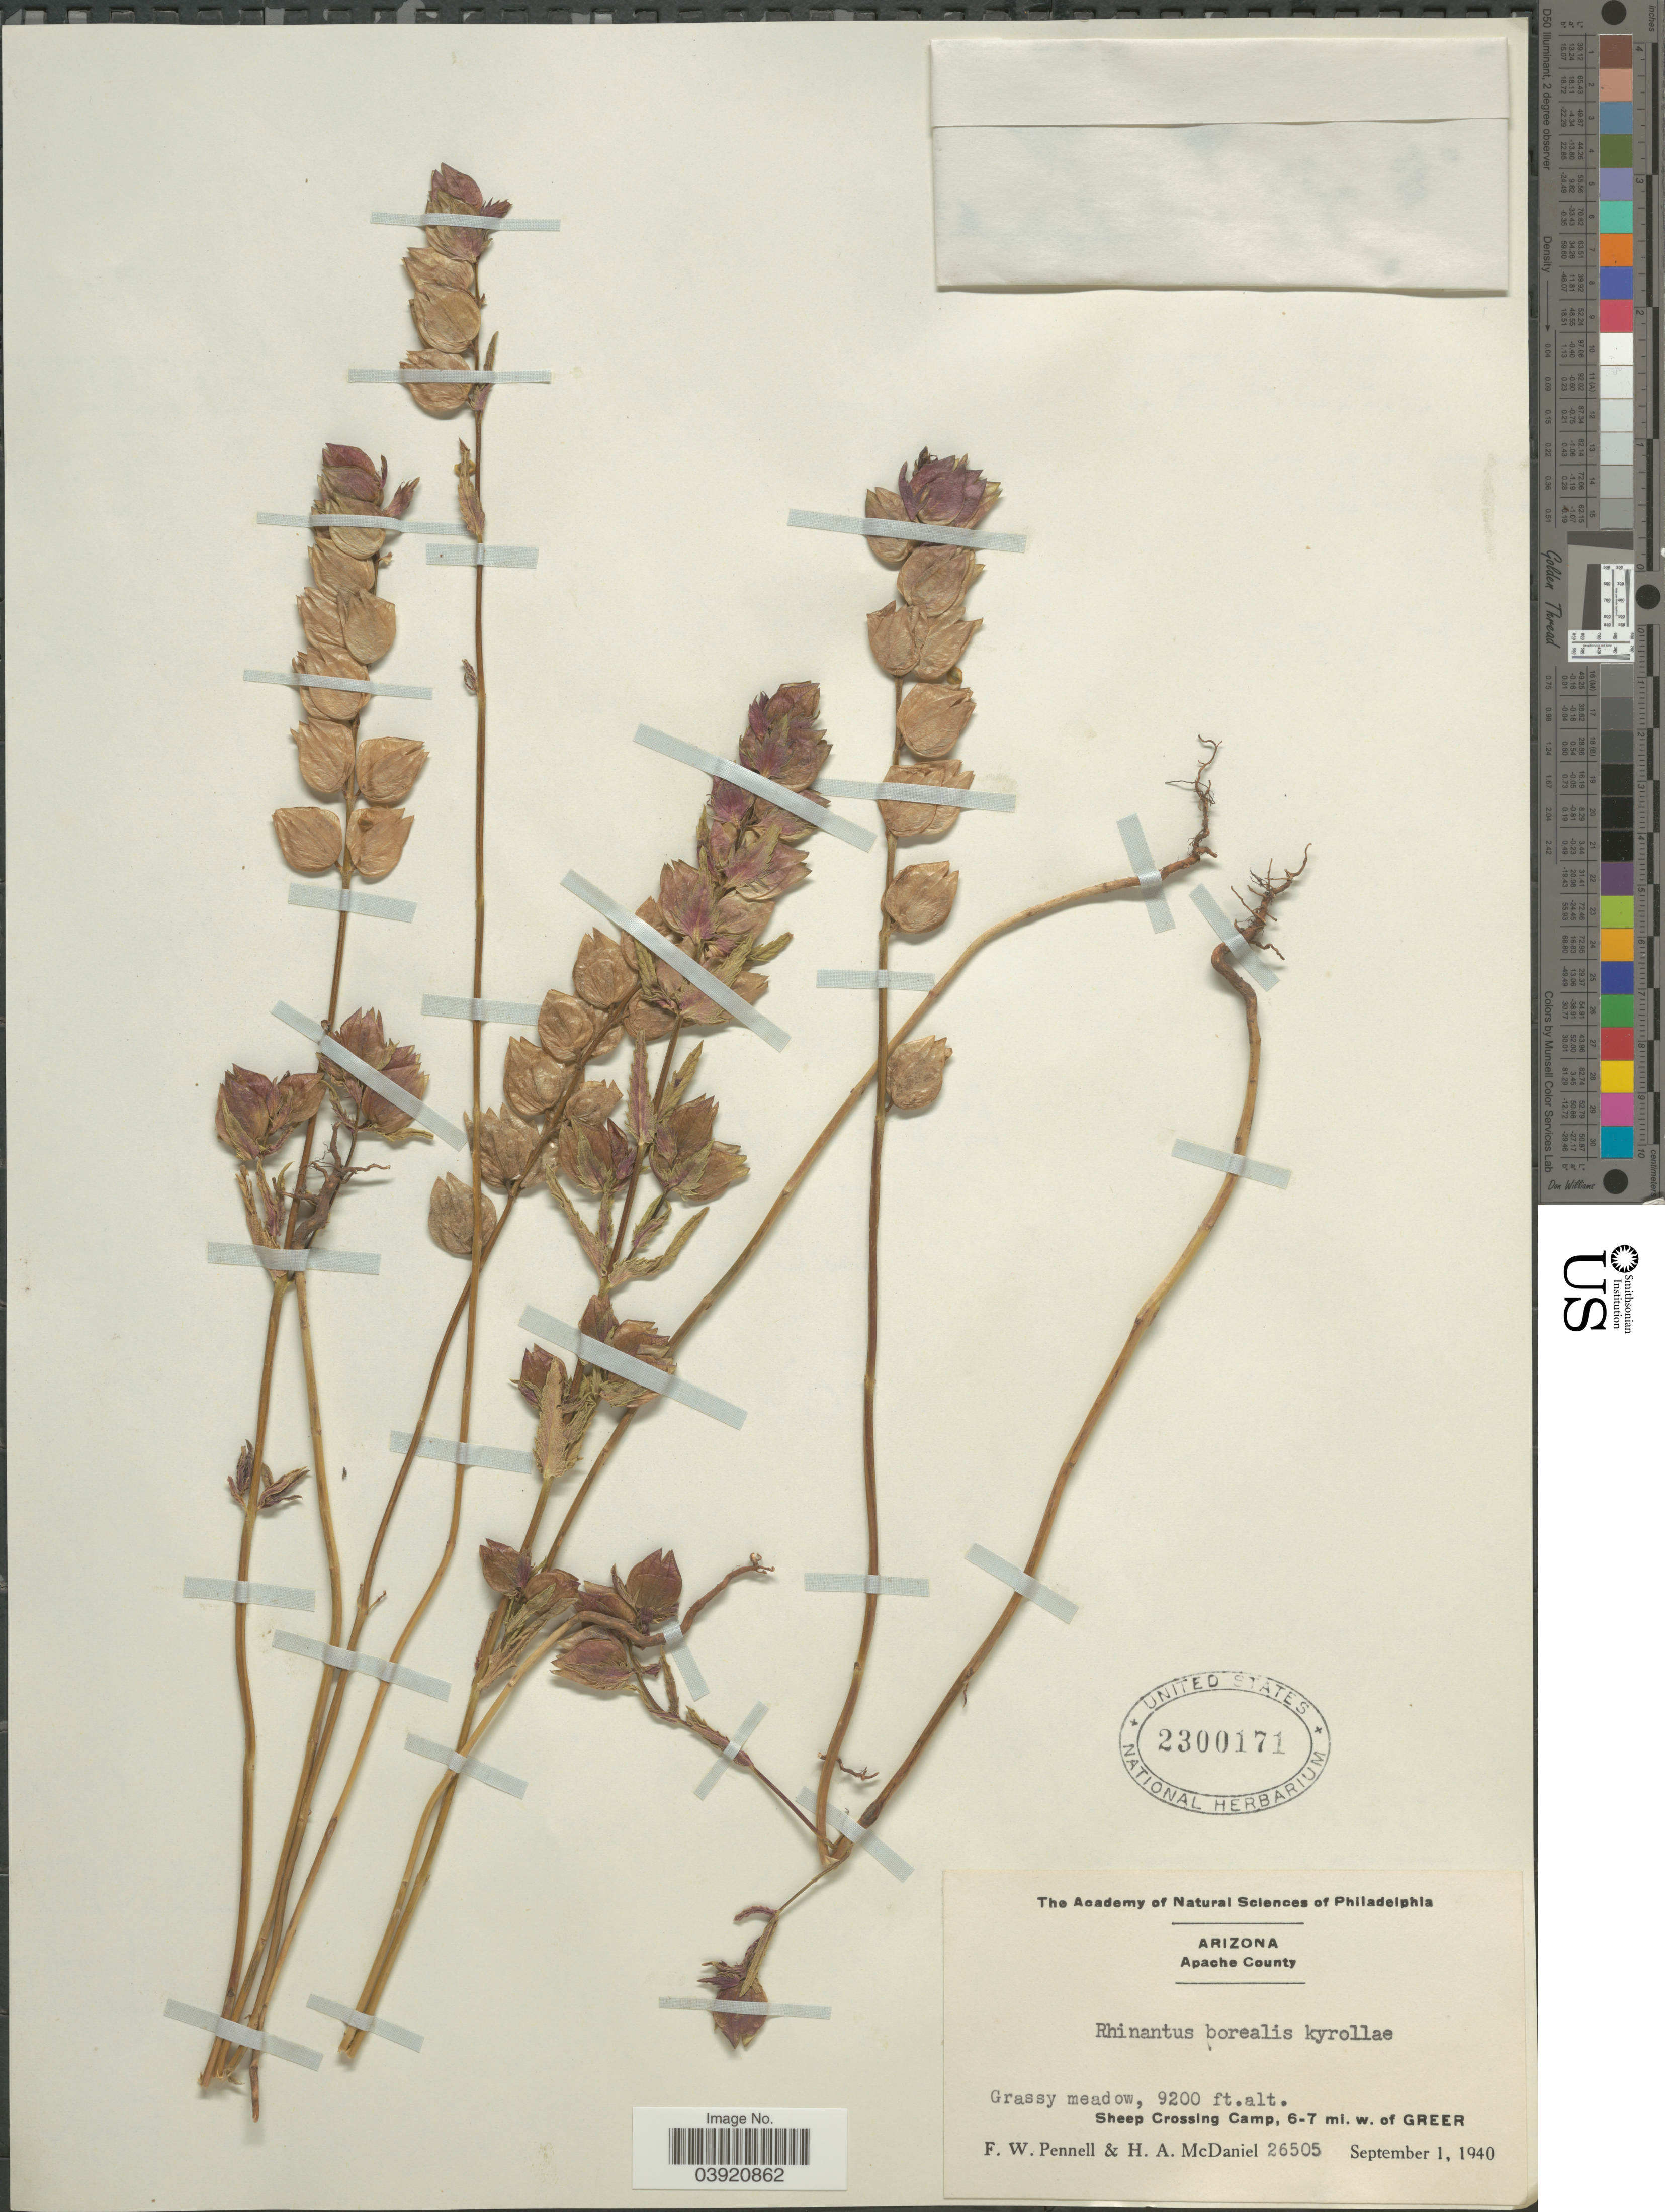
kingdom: Plantae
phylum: Tracheophyta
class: Magnoliopsida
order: Lamiales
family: Orobanchaceae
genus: Rhinanthus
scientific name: Rhinanthus borealis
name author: (Sterneck) Chabert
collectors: F. W. Pennell & H. McDaniel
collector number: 26505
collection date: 1940-09-01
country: United States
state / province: Arizona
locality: Apache County. Grassy meadow, Sheep Crossing Camp, 6-7 mi. w. of Greer.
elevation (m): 2804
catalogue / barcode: US 2300171